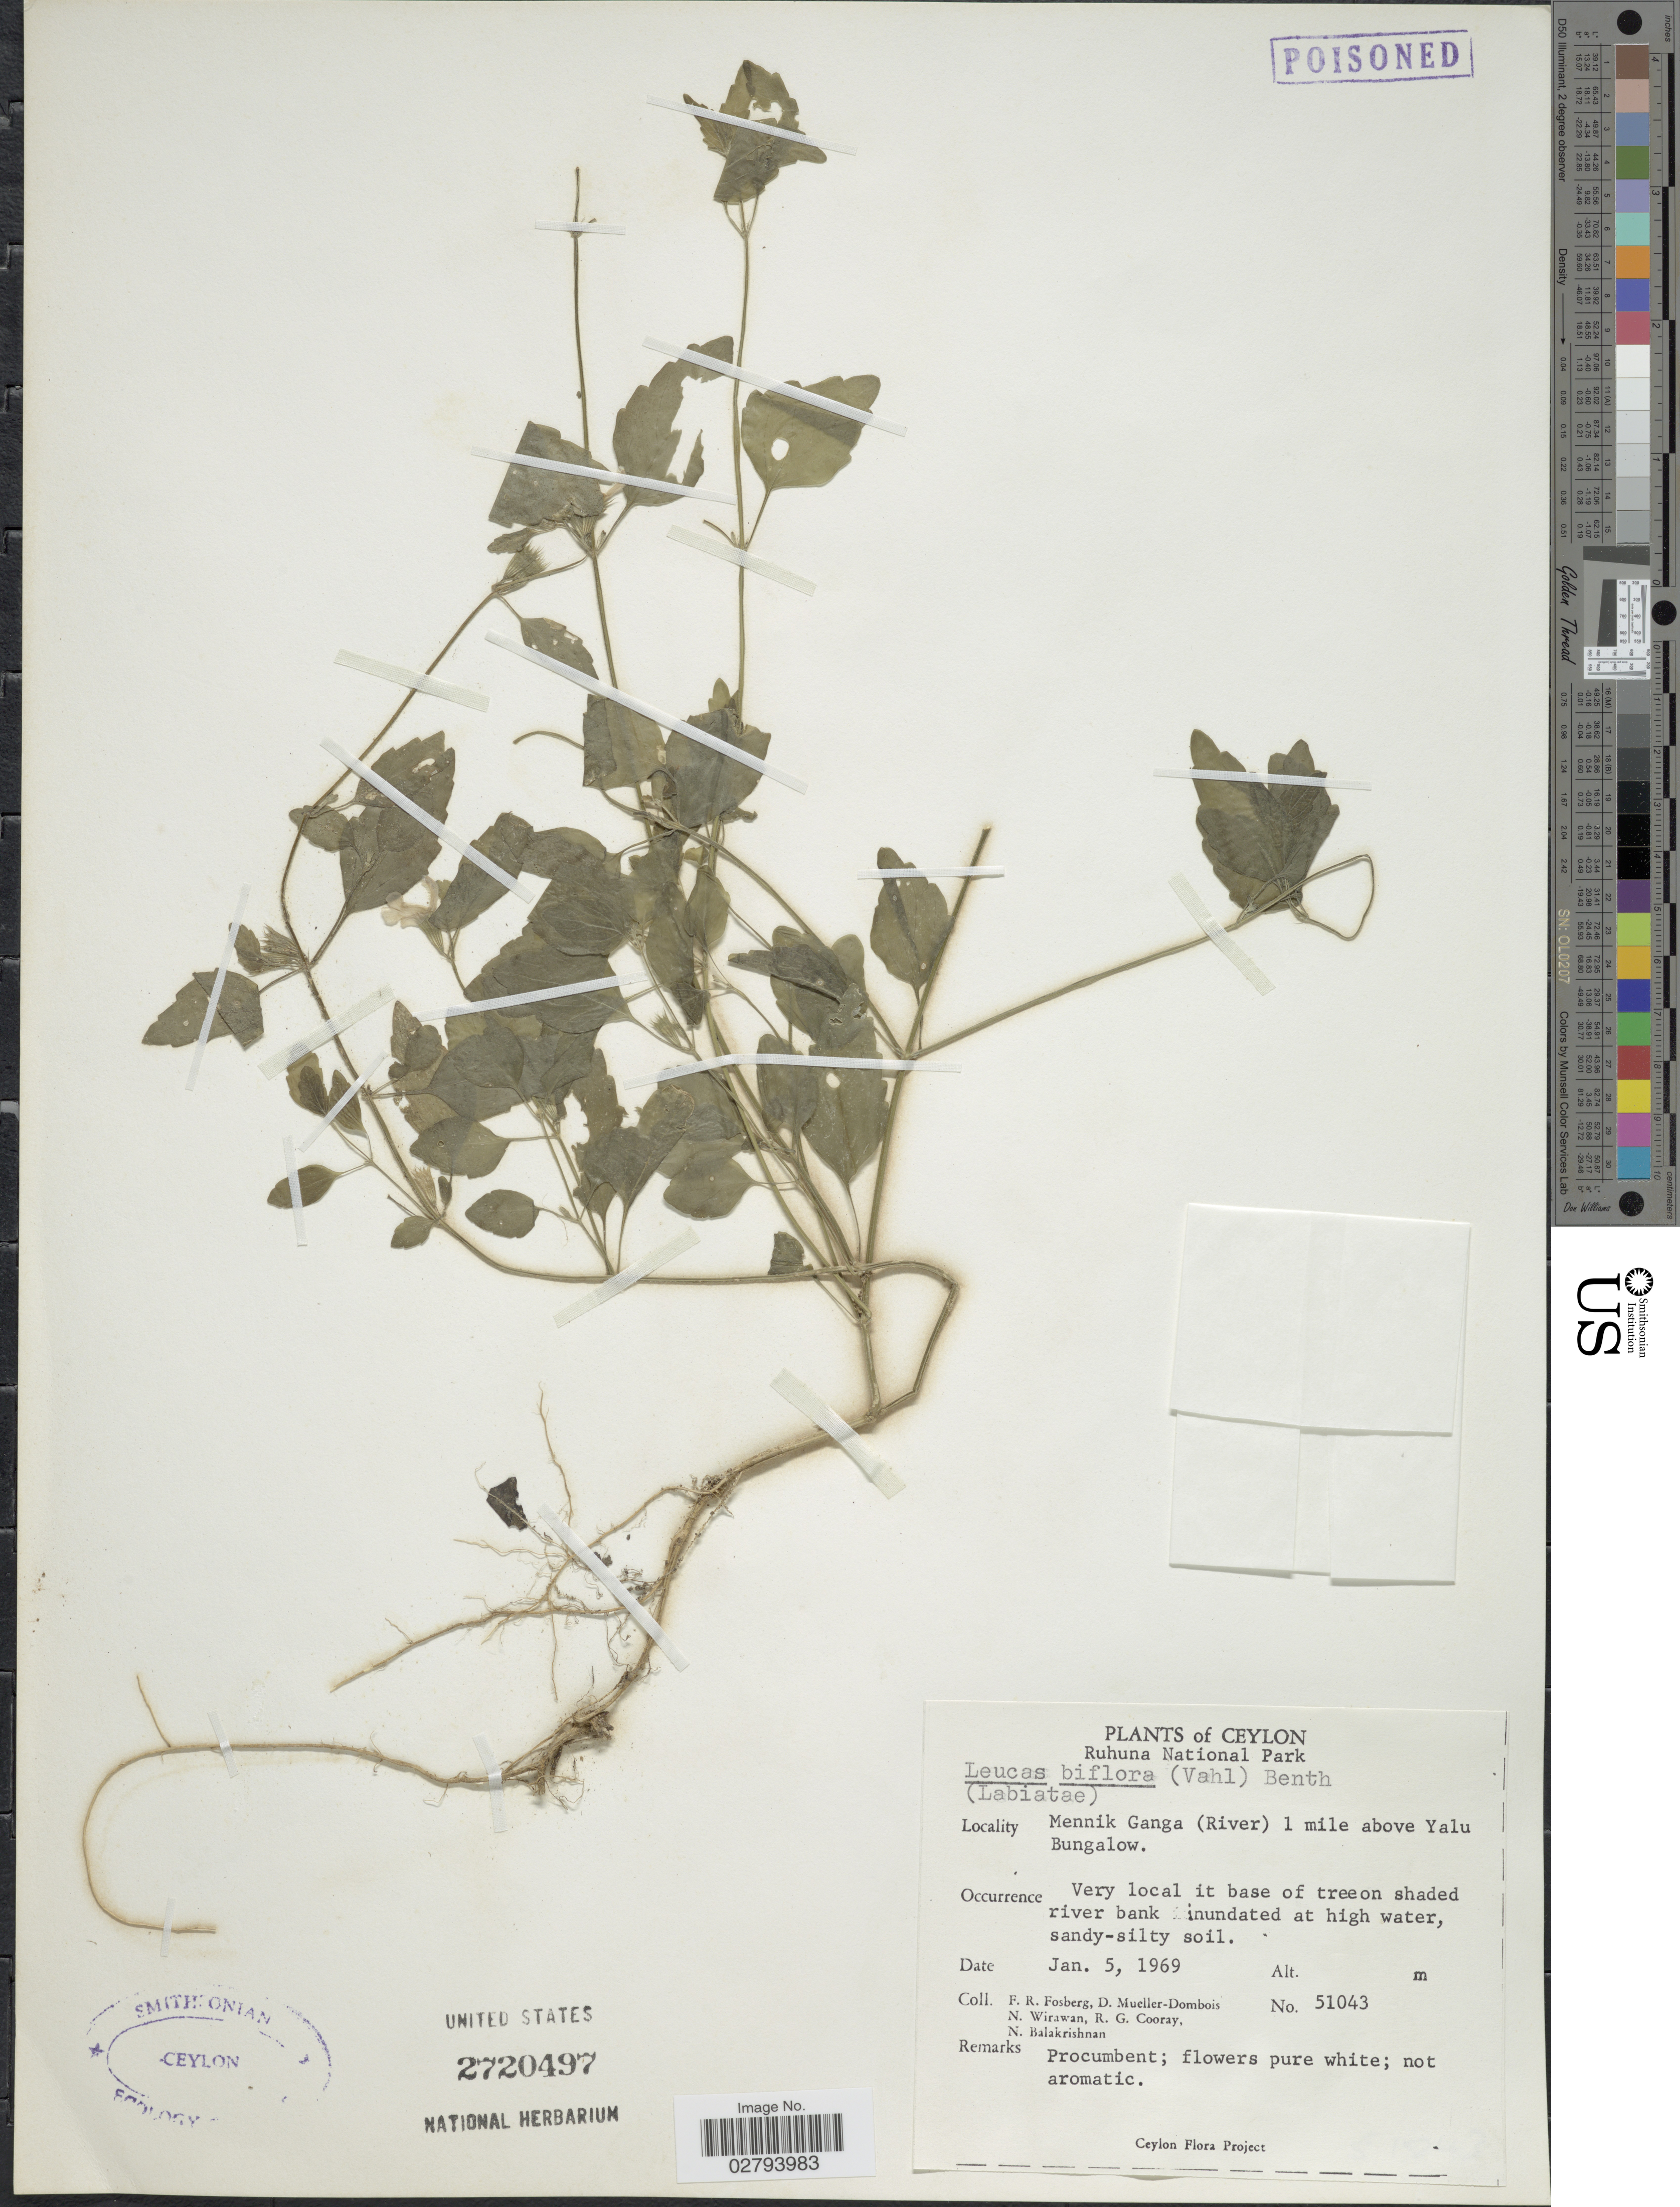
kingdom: Plantae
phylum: Tracheophyta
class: Magnoliopsida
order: Lamiales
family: Lamiaceae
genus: Leucas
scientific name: Leucas biflora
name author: (Vahl) Sm.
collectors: F. R. Fosberg, D. Mueller-Dombois, N. Wirawan, R. Cooray & N. Balakrishnan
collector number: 51043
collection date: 1969-01-05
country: Sri Lanka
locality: Ceylon, Ruhuna National Park, Mennik Ganga (River) 1 mile above Yalu Bungalow.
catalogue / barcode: US 2720497